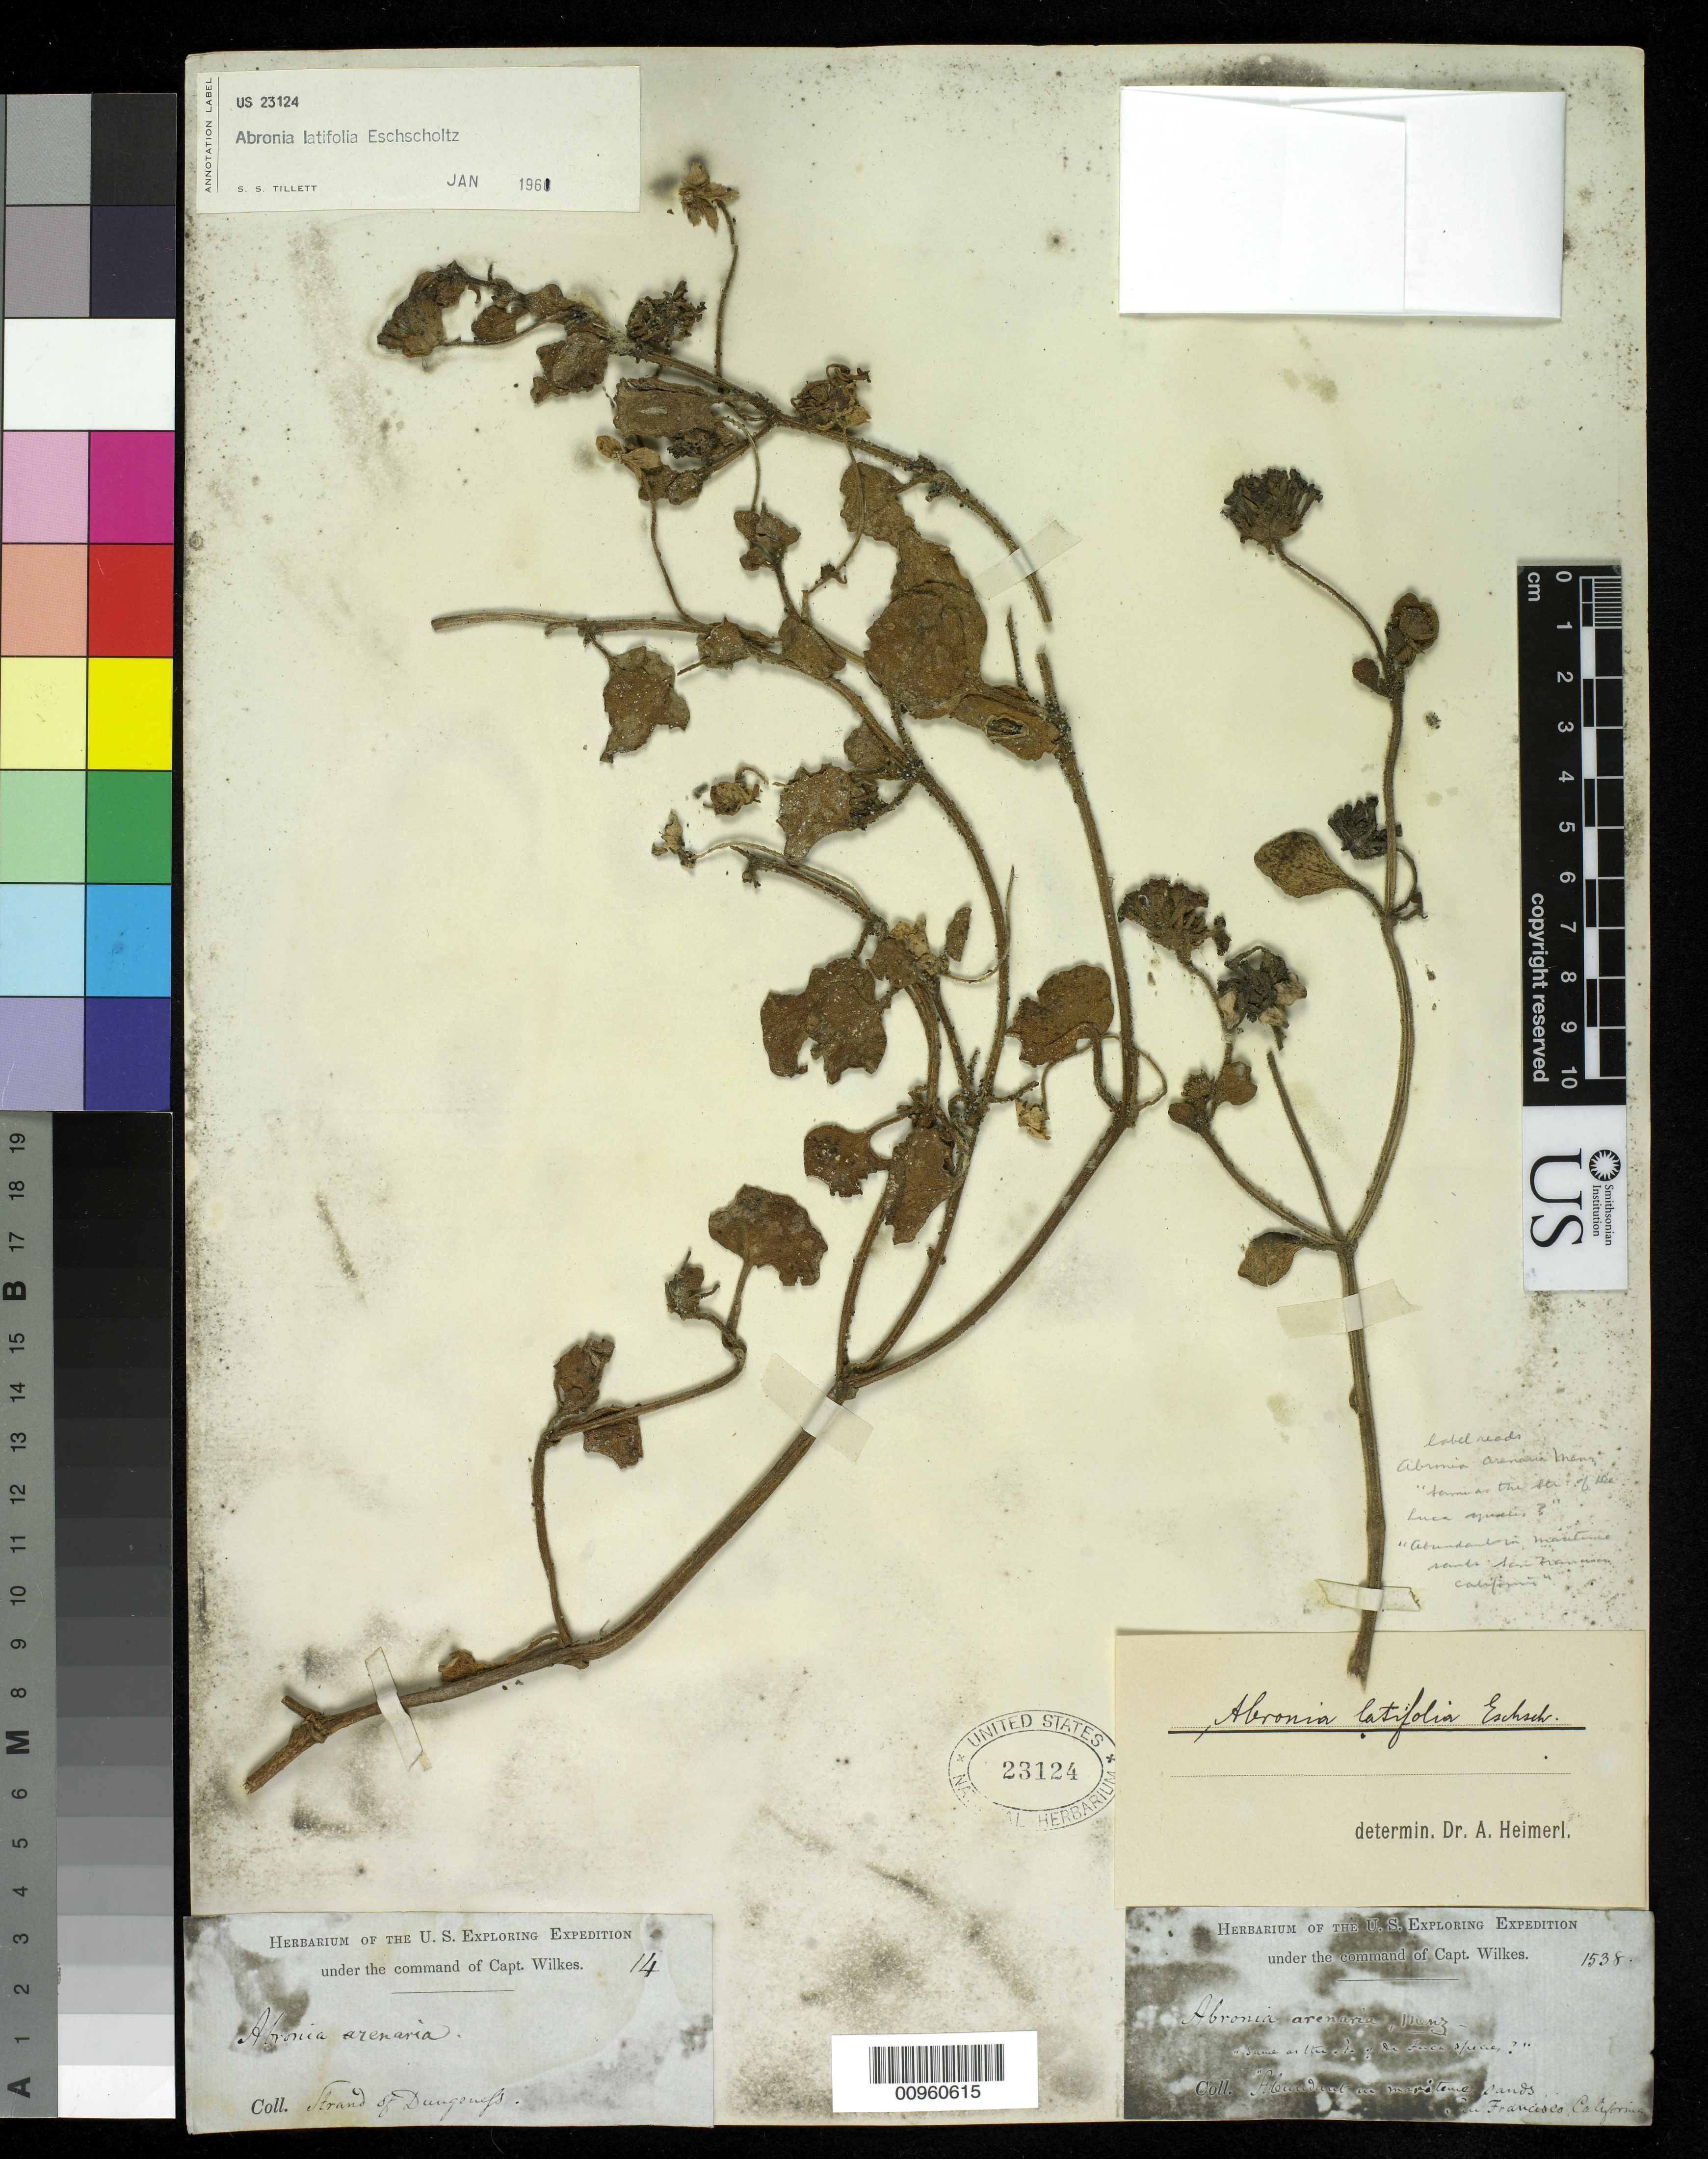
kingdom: Plantae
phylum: Tracheophyta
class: Magnoliopsida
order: Caryophyllales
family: Nyctaginaceae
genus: Abronia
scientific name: Abronia latifolia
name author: Eschsch.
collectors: Wilkes Explor. Exped.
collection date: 1838/1842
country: United States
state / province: California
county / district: San Francisco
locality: San Francisco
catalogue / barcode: US 23124